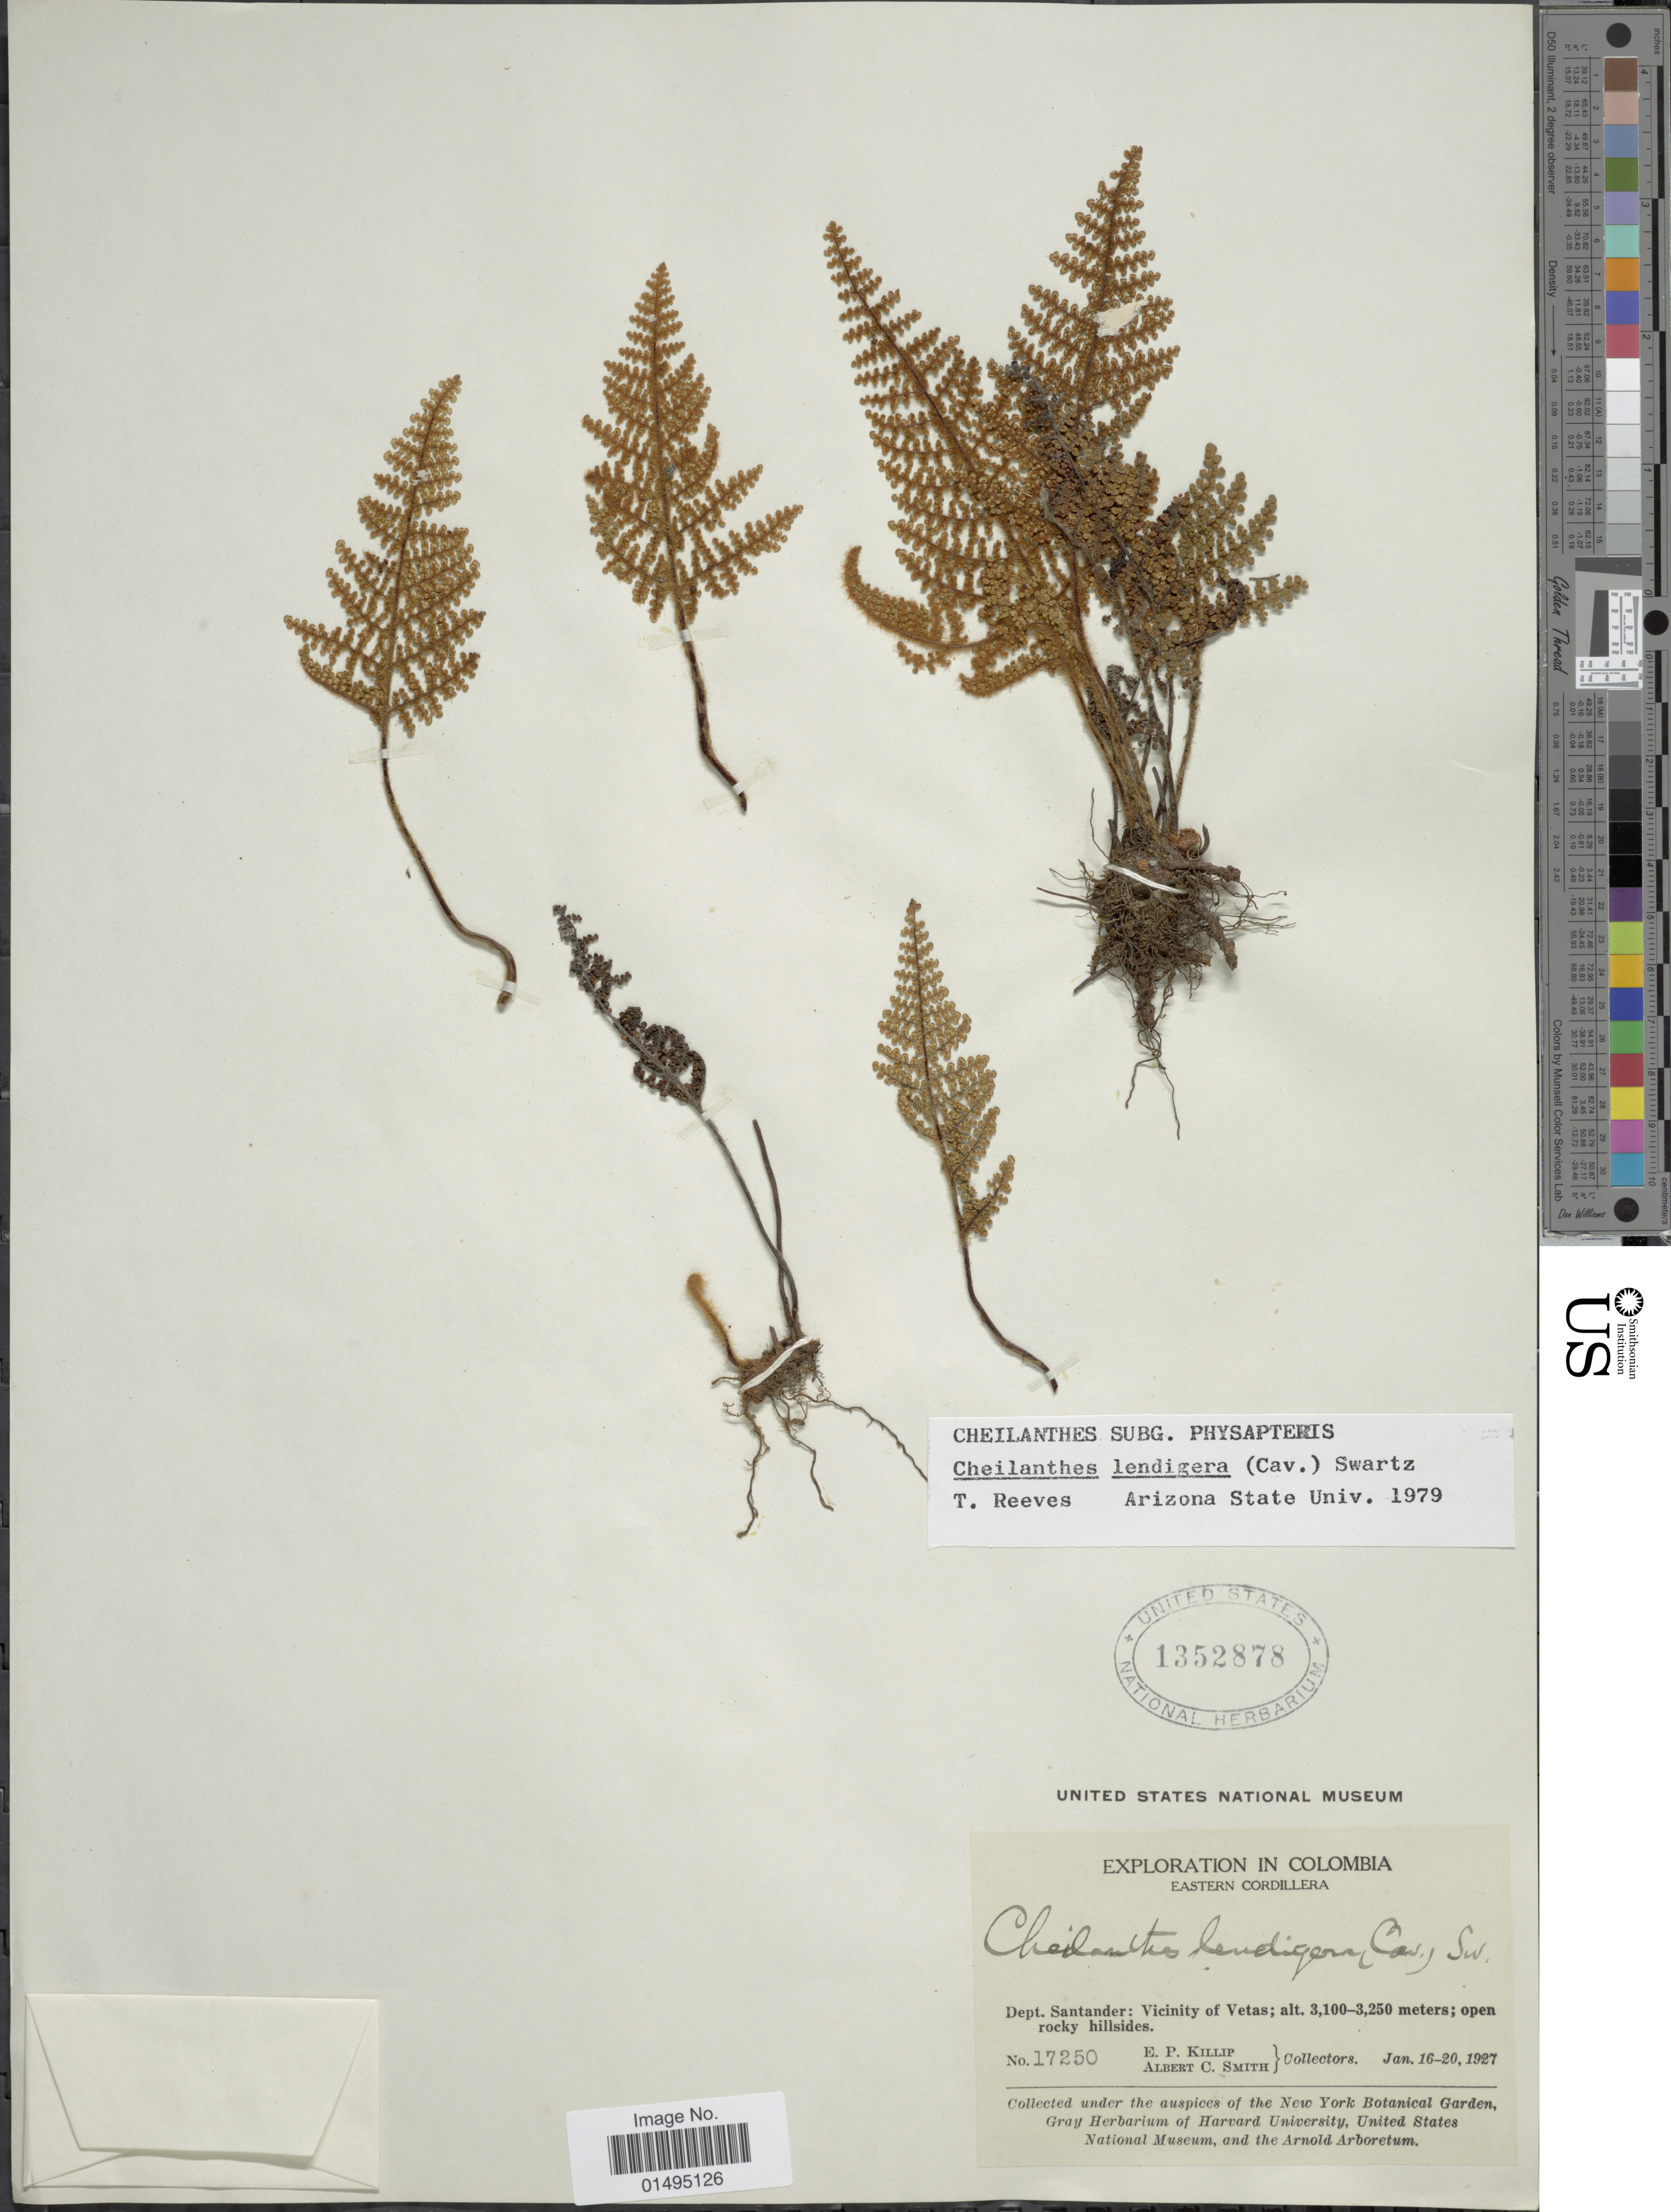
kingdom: Plantae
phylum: Tracheophyta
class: Polypodiopsida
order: Polypodiales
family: Pteridaceae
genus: Myriopteris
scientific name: Myriopteris lendigera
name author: (Cav.) J. Sm.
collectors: E. P. Killip & A. C. Smith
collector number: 17250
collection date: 1927-01-16/1927-01-20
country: Colombia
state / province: Santander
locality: Dept. Santander: Vicinity of Vetas, open rocky hillsides, Eastern Cordillera, Colombia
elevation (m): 3100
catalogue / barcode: US 1352878